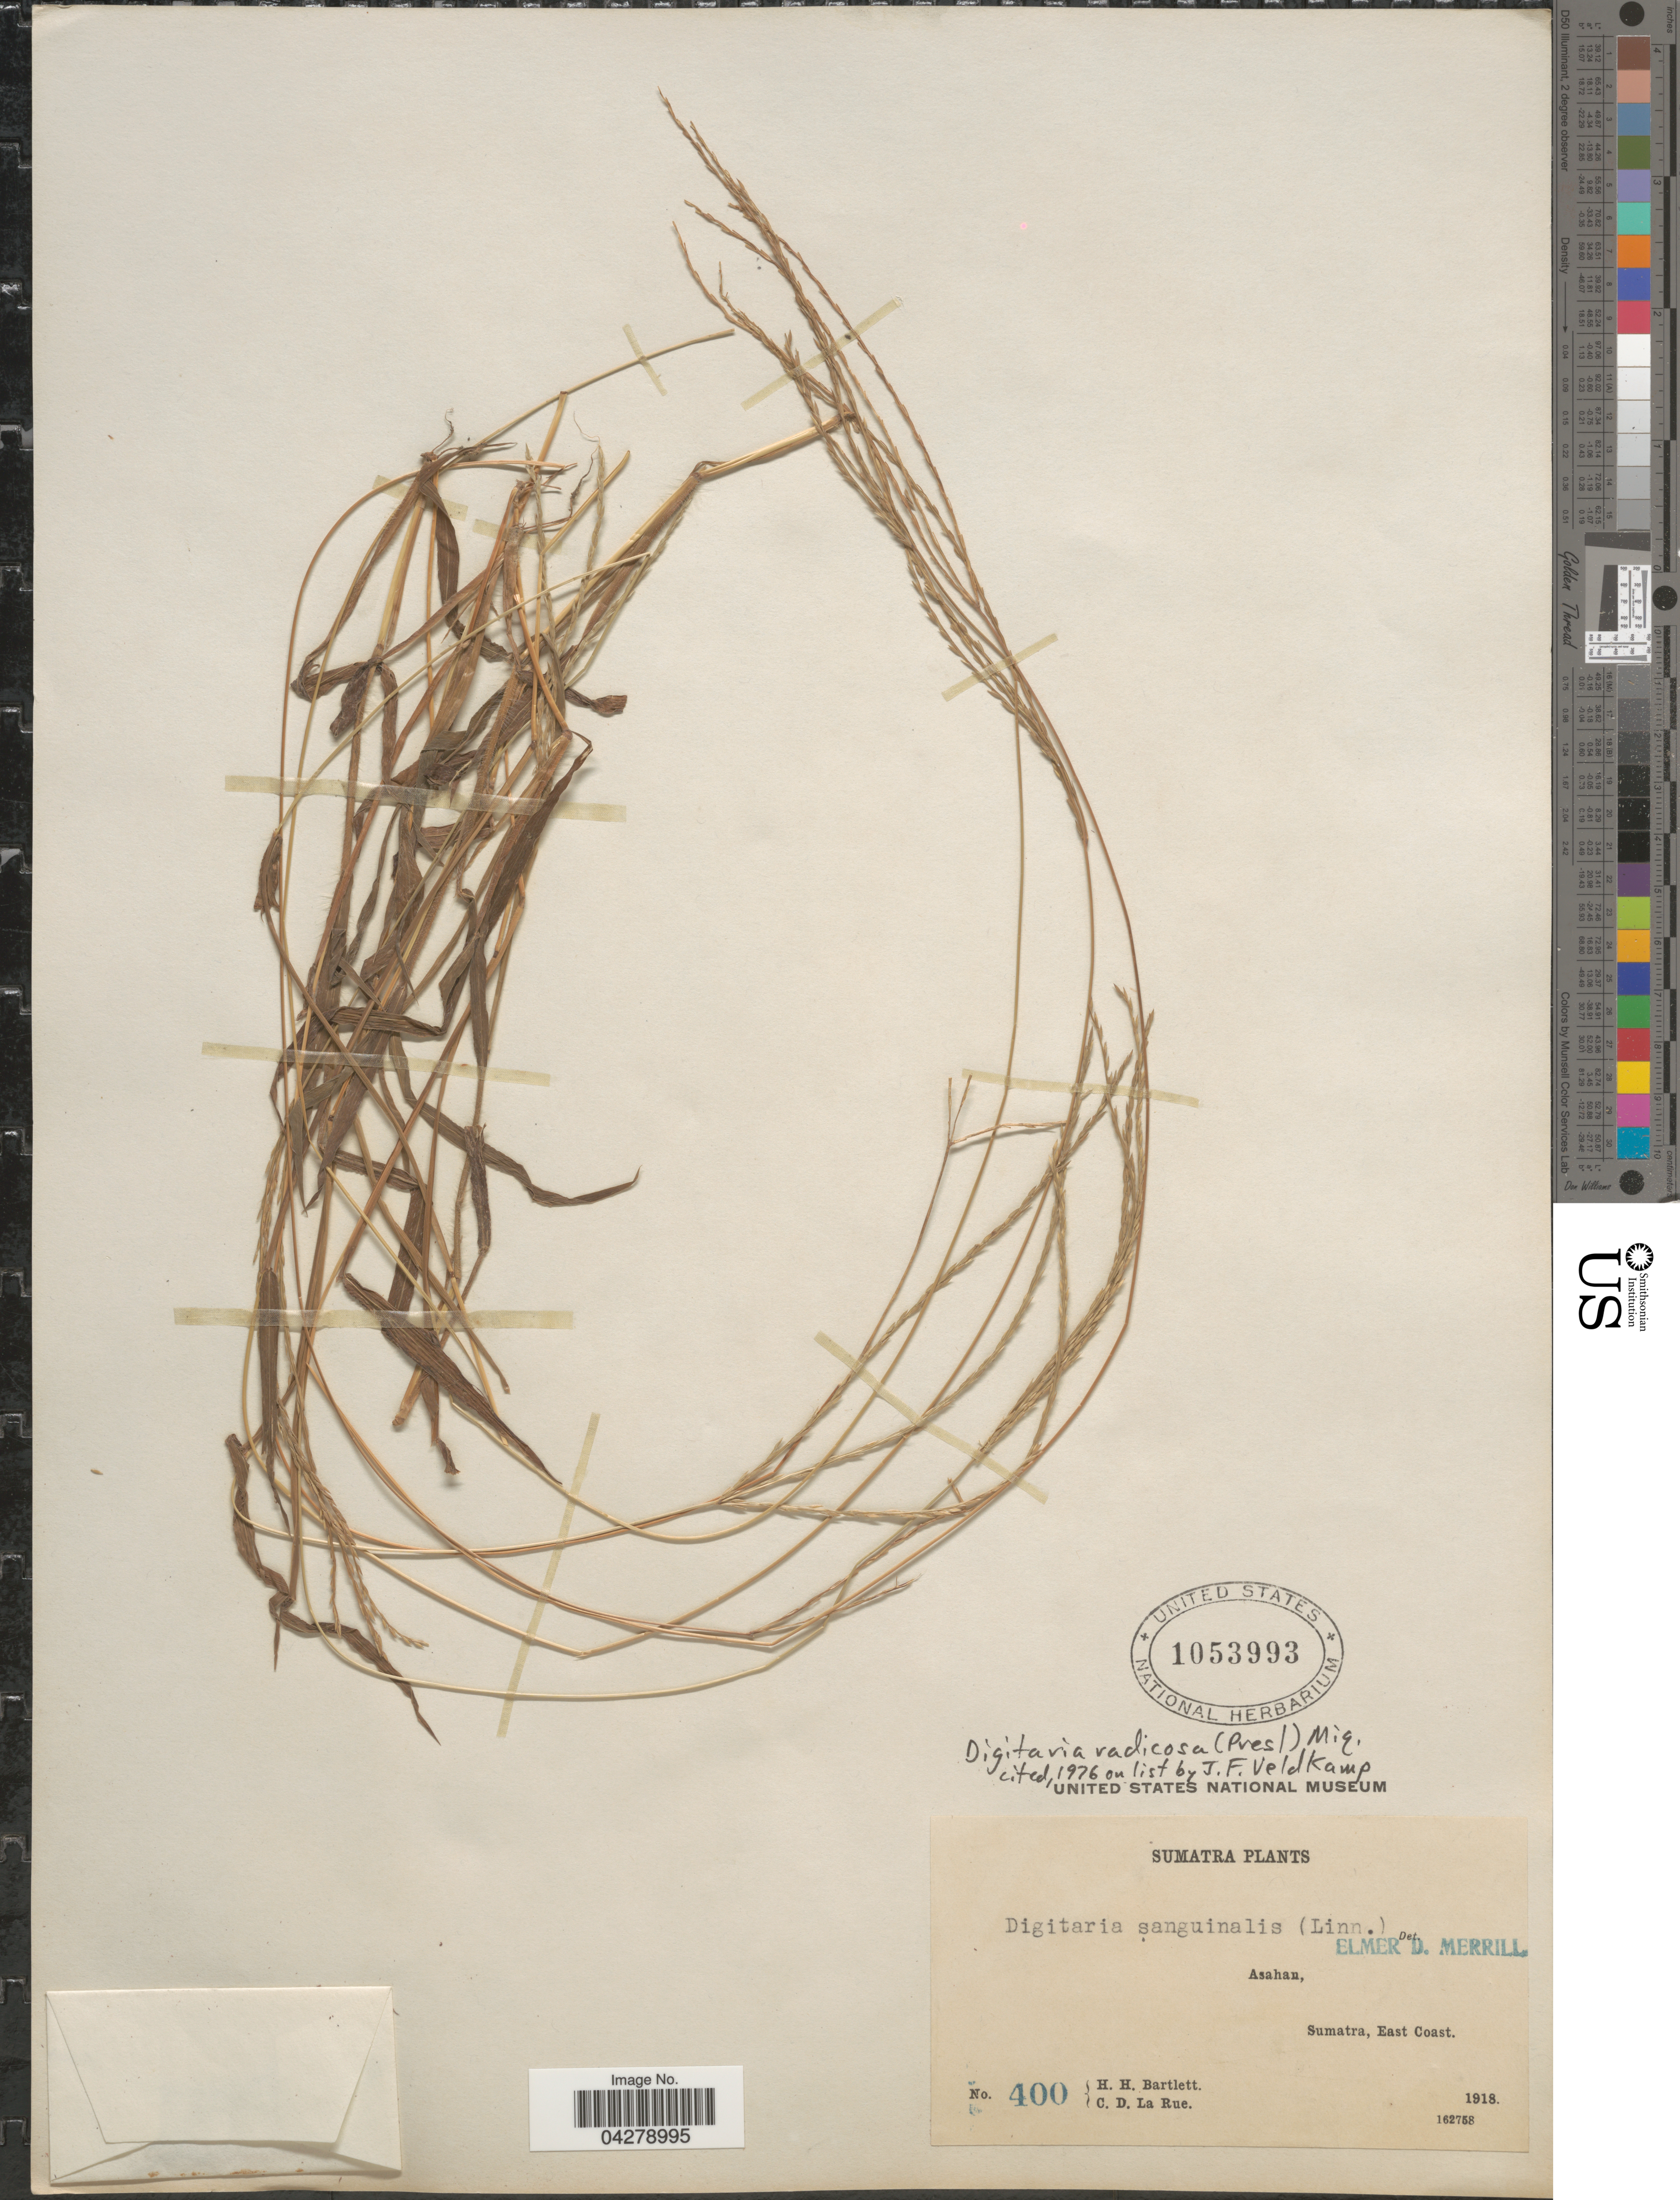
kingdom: Plantae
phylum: Tracheophyta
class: Liliopsida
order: Poales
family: Poaceae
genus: Digitaria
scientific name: Digitaria radicosa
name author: (J. Presl) Miq.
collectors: H. H. Bartlett & C. La Rue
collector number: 400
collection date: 1918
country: Indonesia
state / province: Sumatra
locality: Asahan, Sumatra, East Coast.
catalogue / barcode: US 1053993